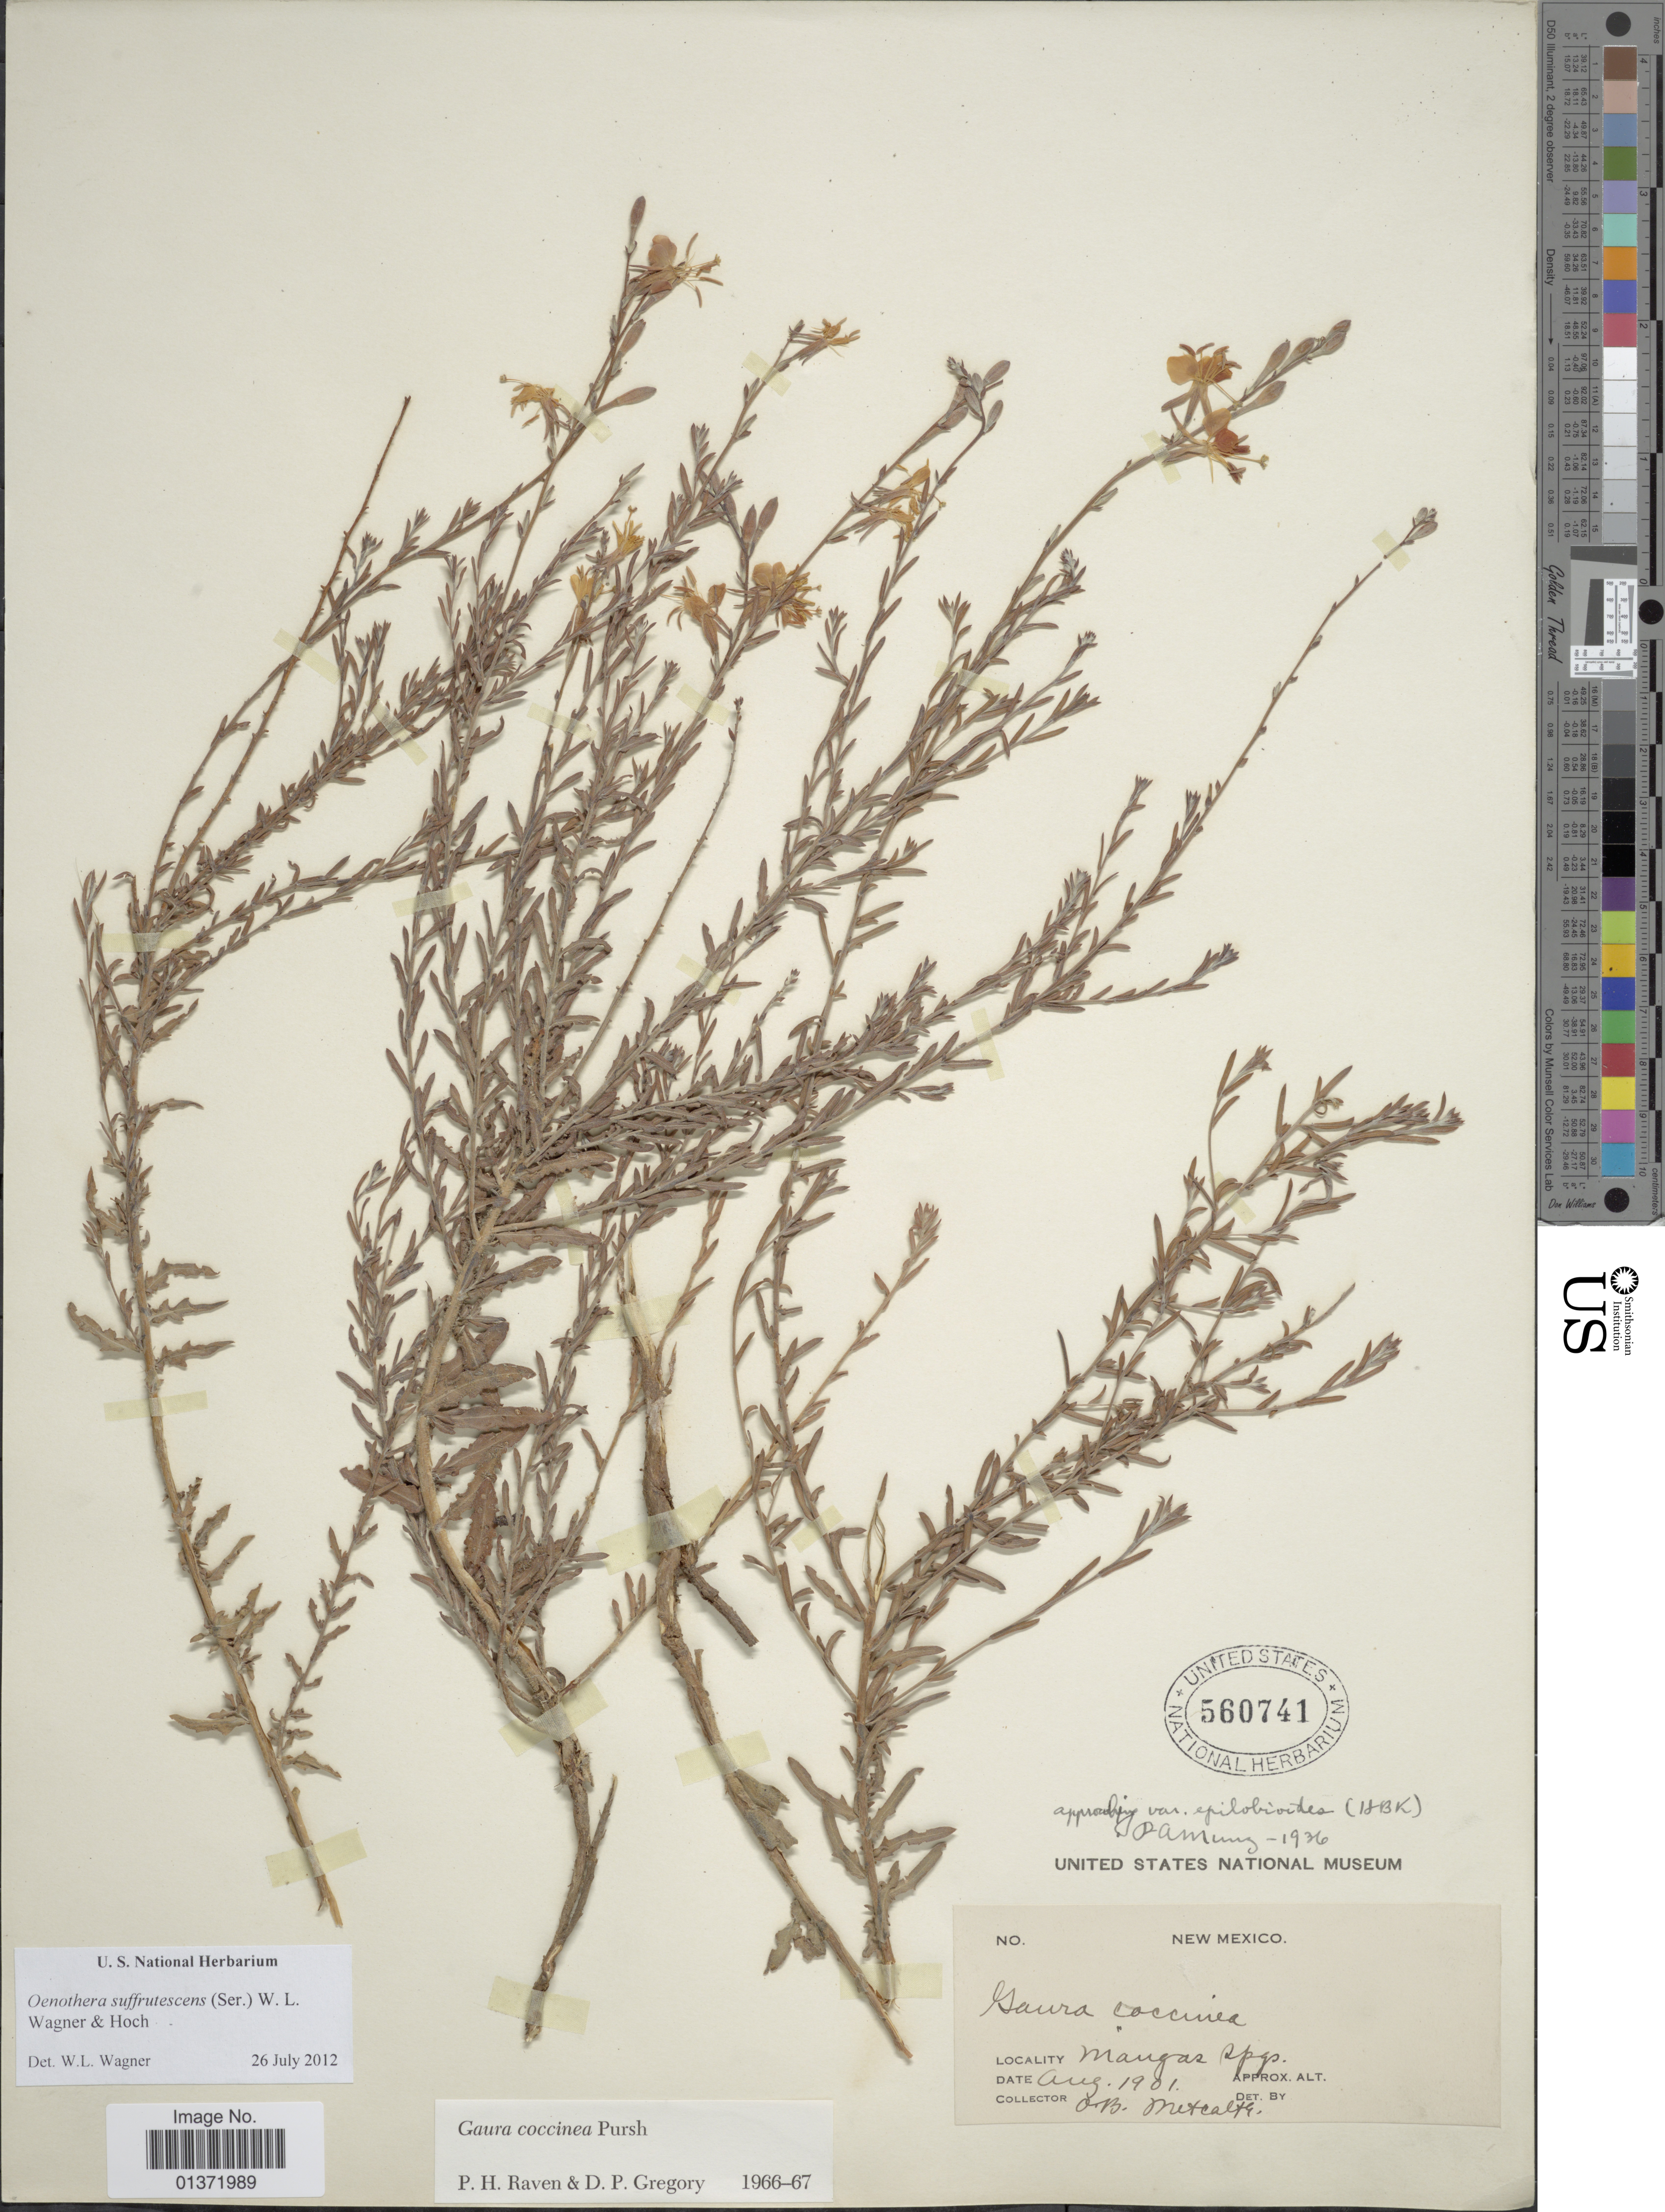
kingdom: Plantae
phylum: Tracheophyta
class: Magnoliopsida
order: Myrtales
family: Onagraceae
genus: Oenothera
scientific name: Oenothera suffrutescens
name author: (Ser.) W.L. Wagner & Hoch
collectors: O. B. Metcalfe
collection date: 1901-08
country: United States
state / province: New Mexico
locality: Mangas Spgs. [Mangas Springs]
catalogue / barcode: US 560741